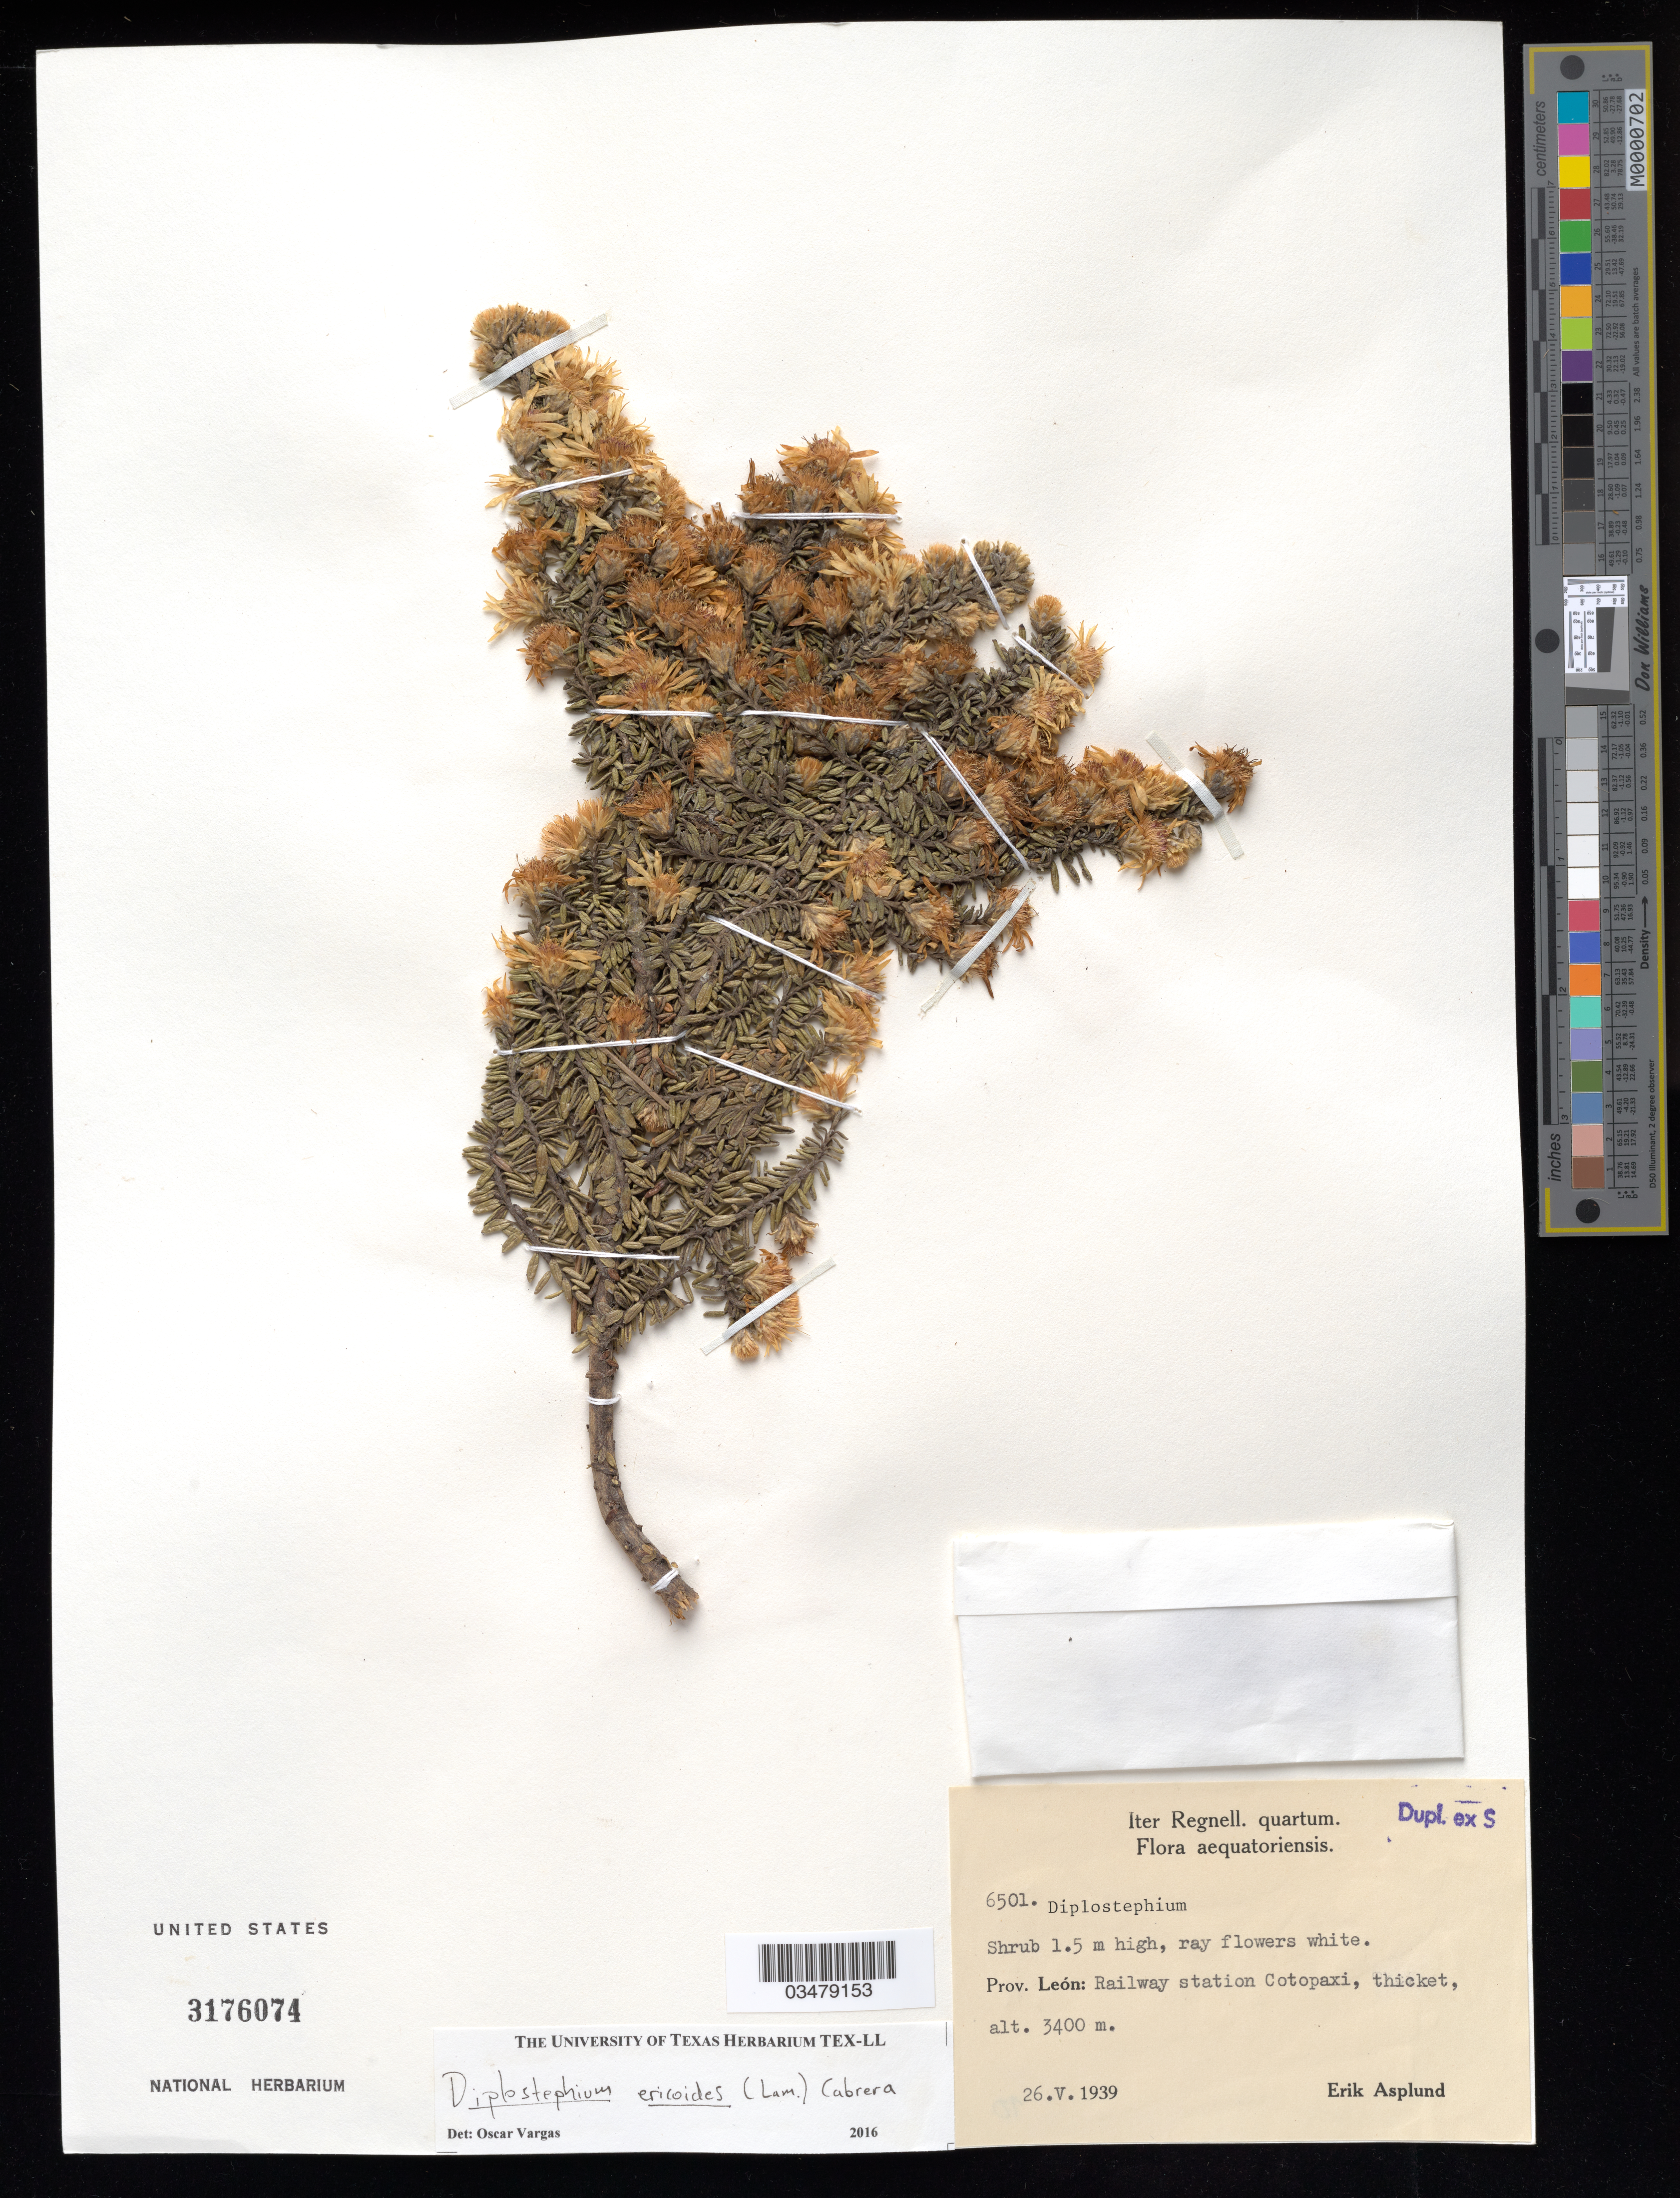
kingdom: Plantae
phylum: Tracheophyta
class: Magnoliopsida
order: Asterales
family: Asteraceae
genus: Diplostephium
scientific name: Diplostephium ericoides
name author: (Lam.) Cabrera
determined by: Vargas, Oscar M.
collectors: E. Asplund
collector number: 6501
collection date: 1939-05-26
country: Ecuador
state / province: Cotopaxi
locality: Prov. León: Railway station Cotopaxi.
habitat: Thicket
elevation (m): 3550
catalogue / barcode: US 3176074